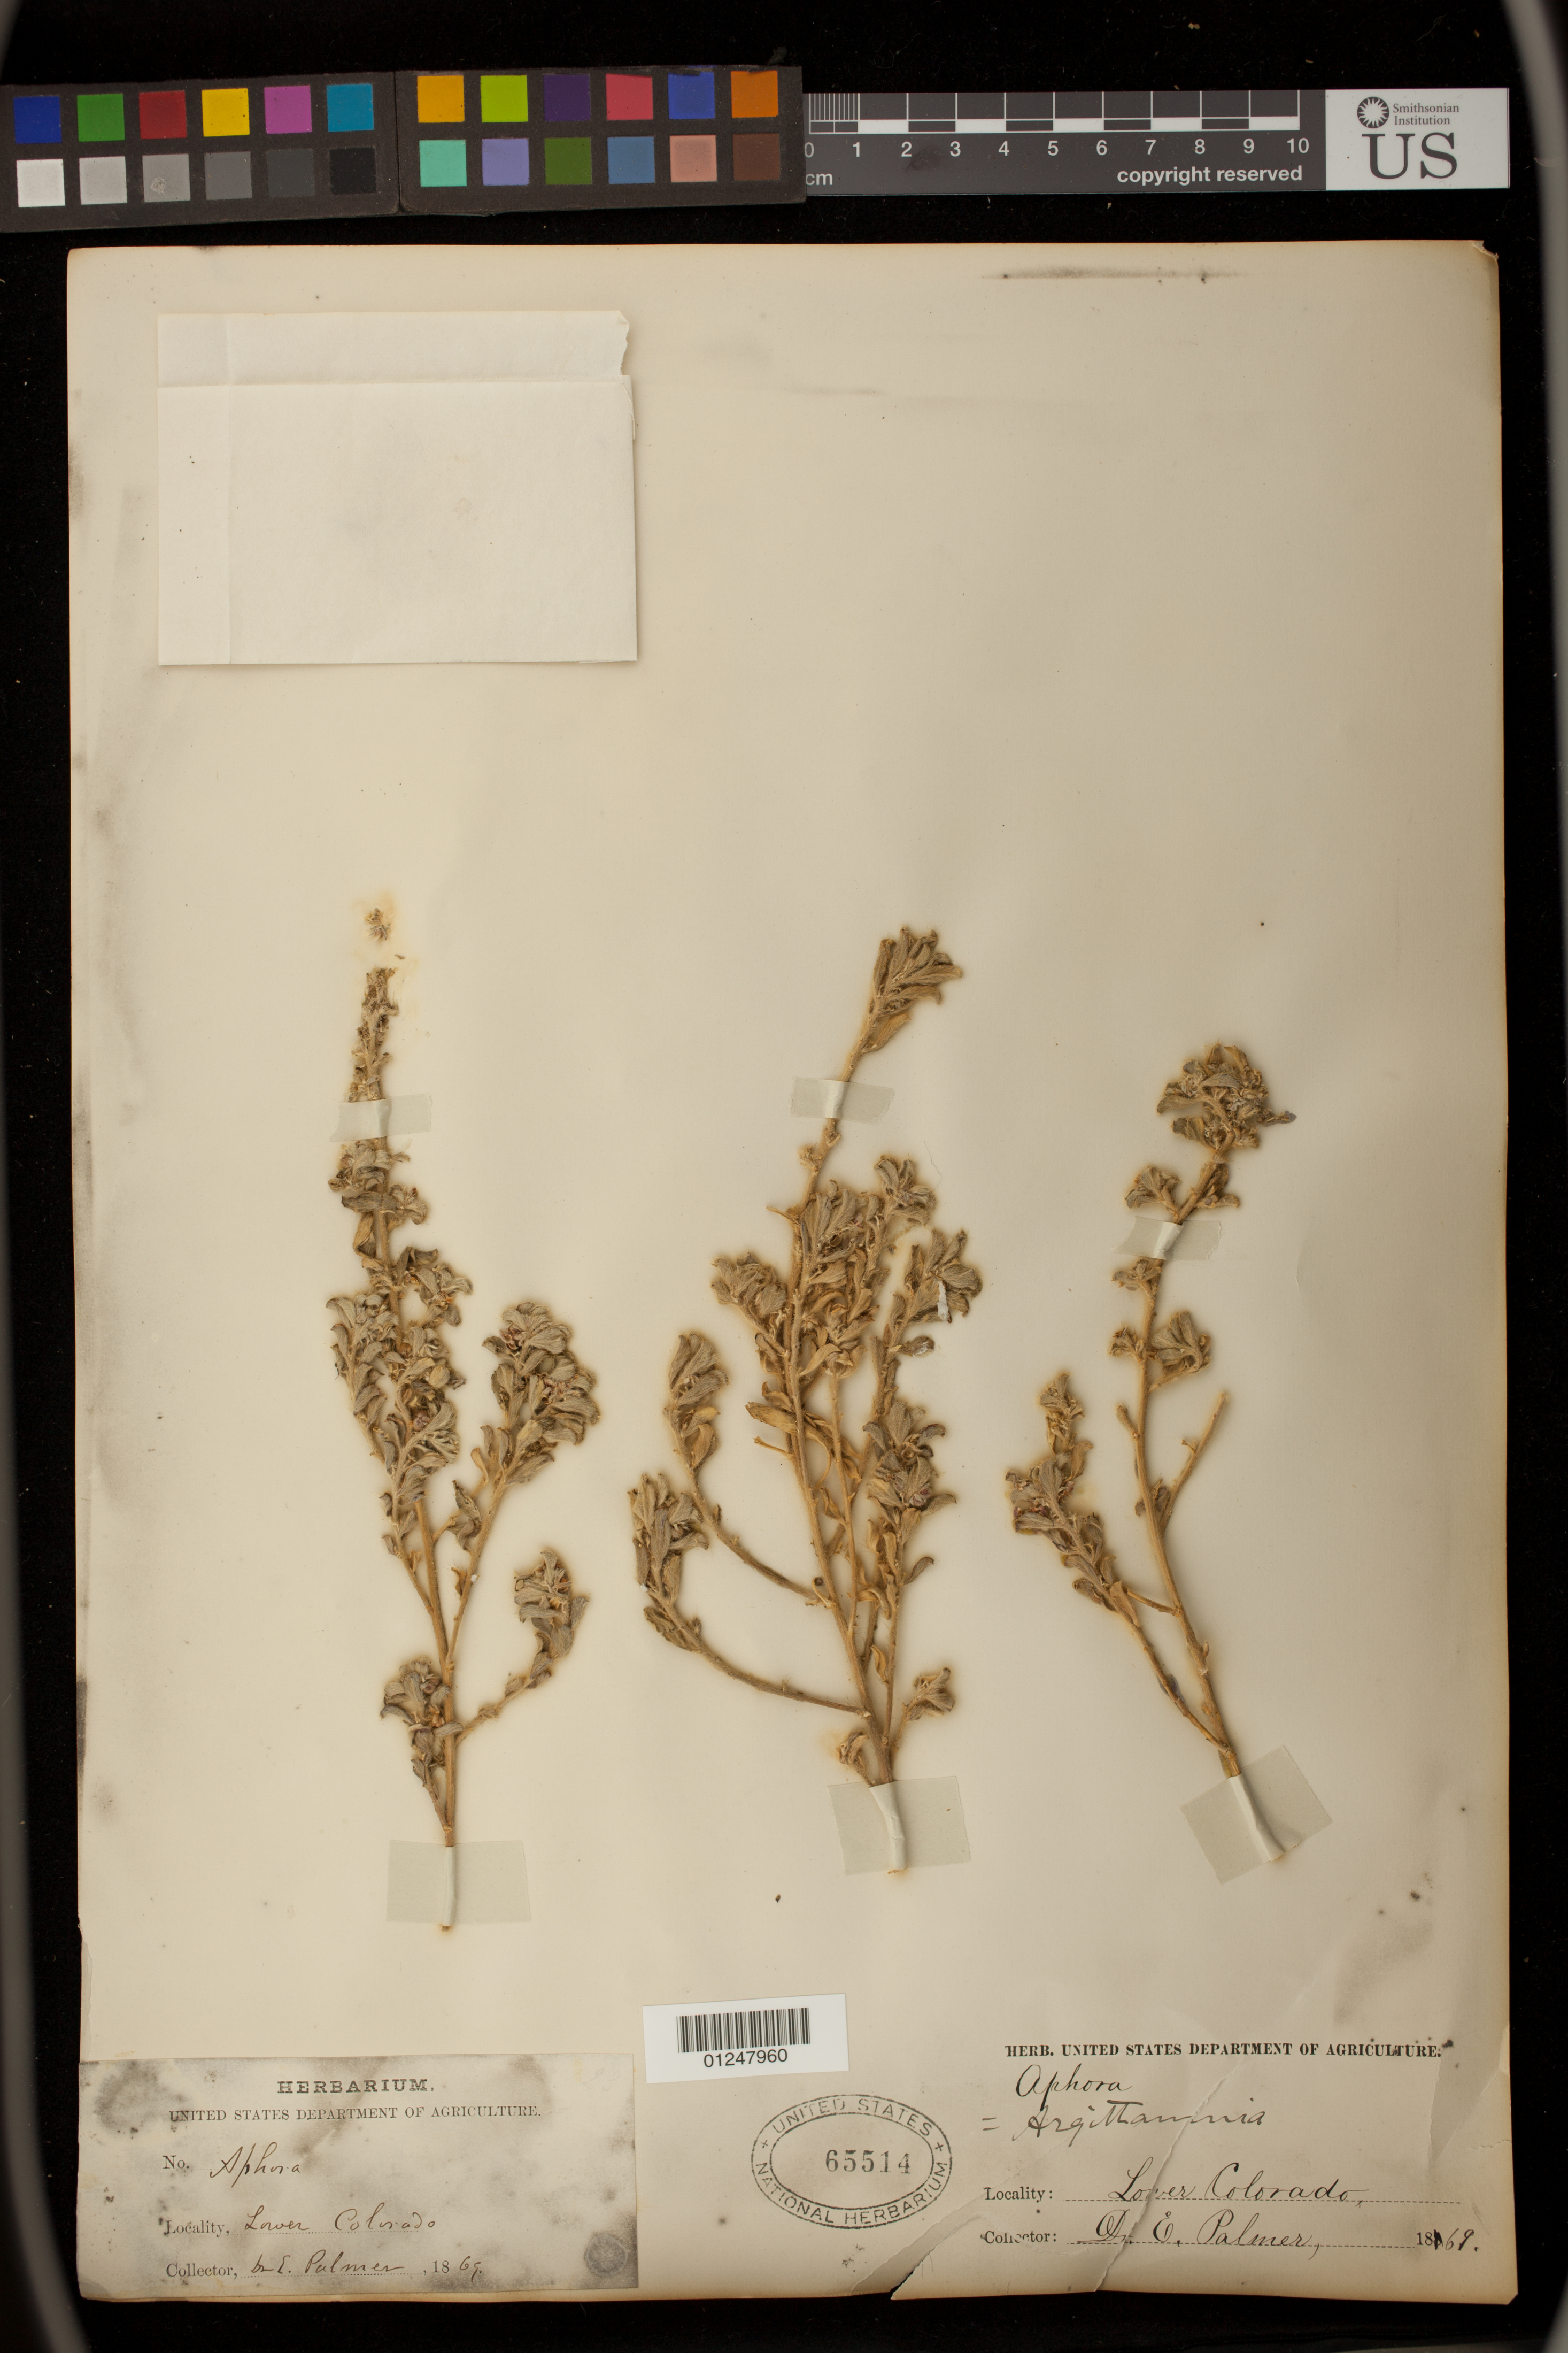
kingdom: Plantae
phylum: Tracheophyta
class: Magnoliopsida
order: Malpighiales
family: Euphorbiaceae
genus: Argythamnia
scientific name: Argythamnia serrata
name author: (Torr.) Müll. Arg.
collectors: D. E. Palmer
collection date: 1869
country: United States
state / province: Colorado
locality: Lower Colorado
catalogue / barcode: US 65514